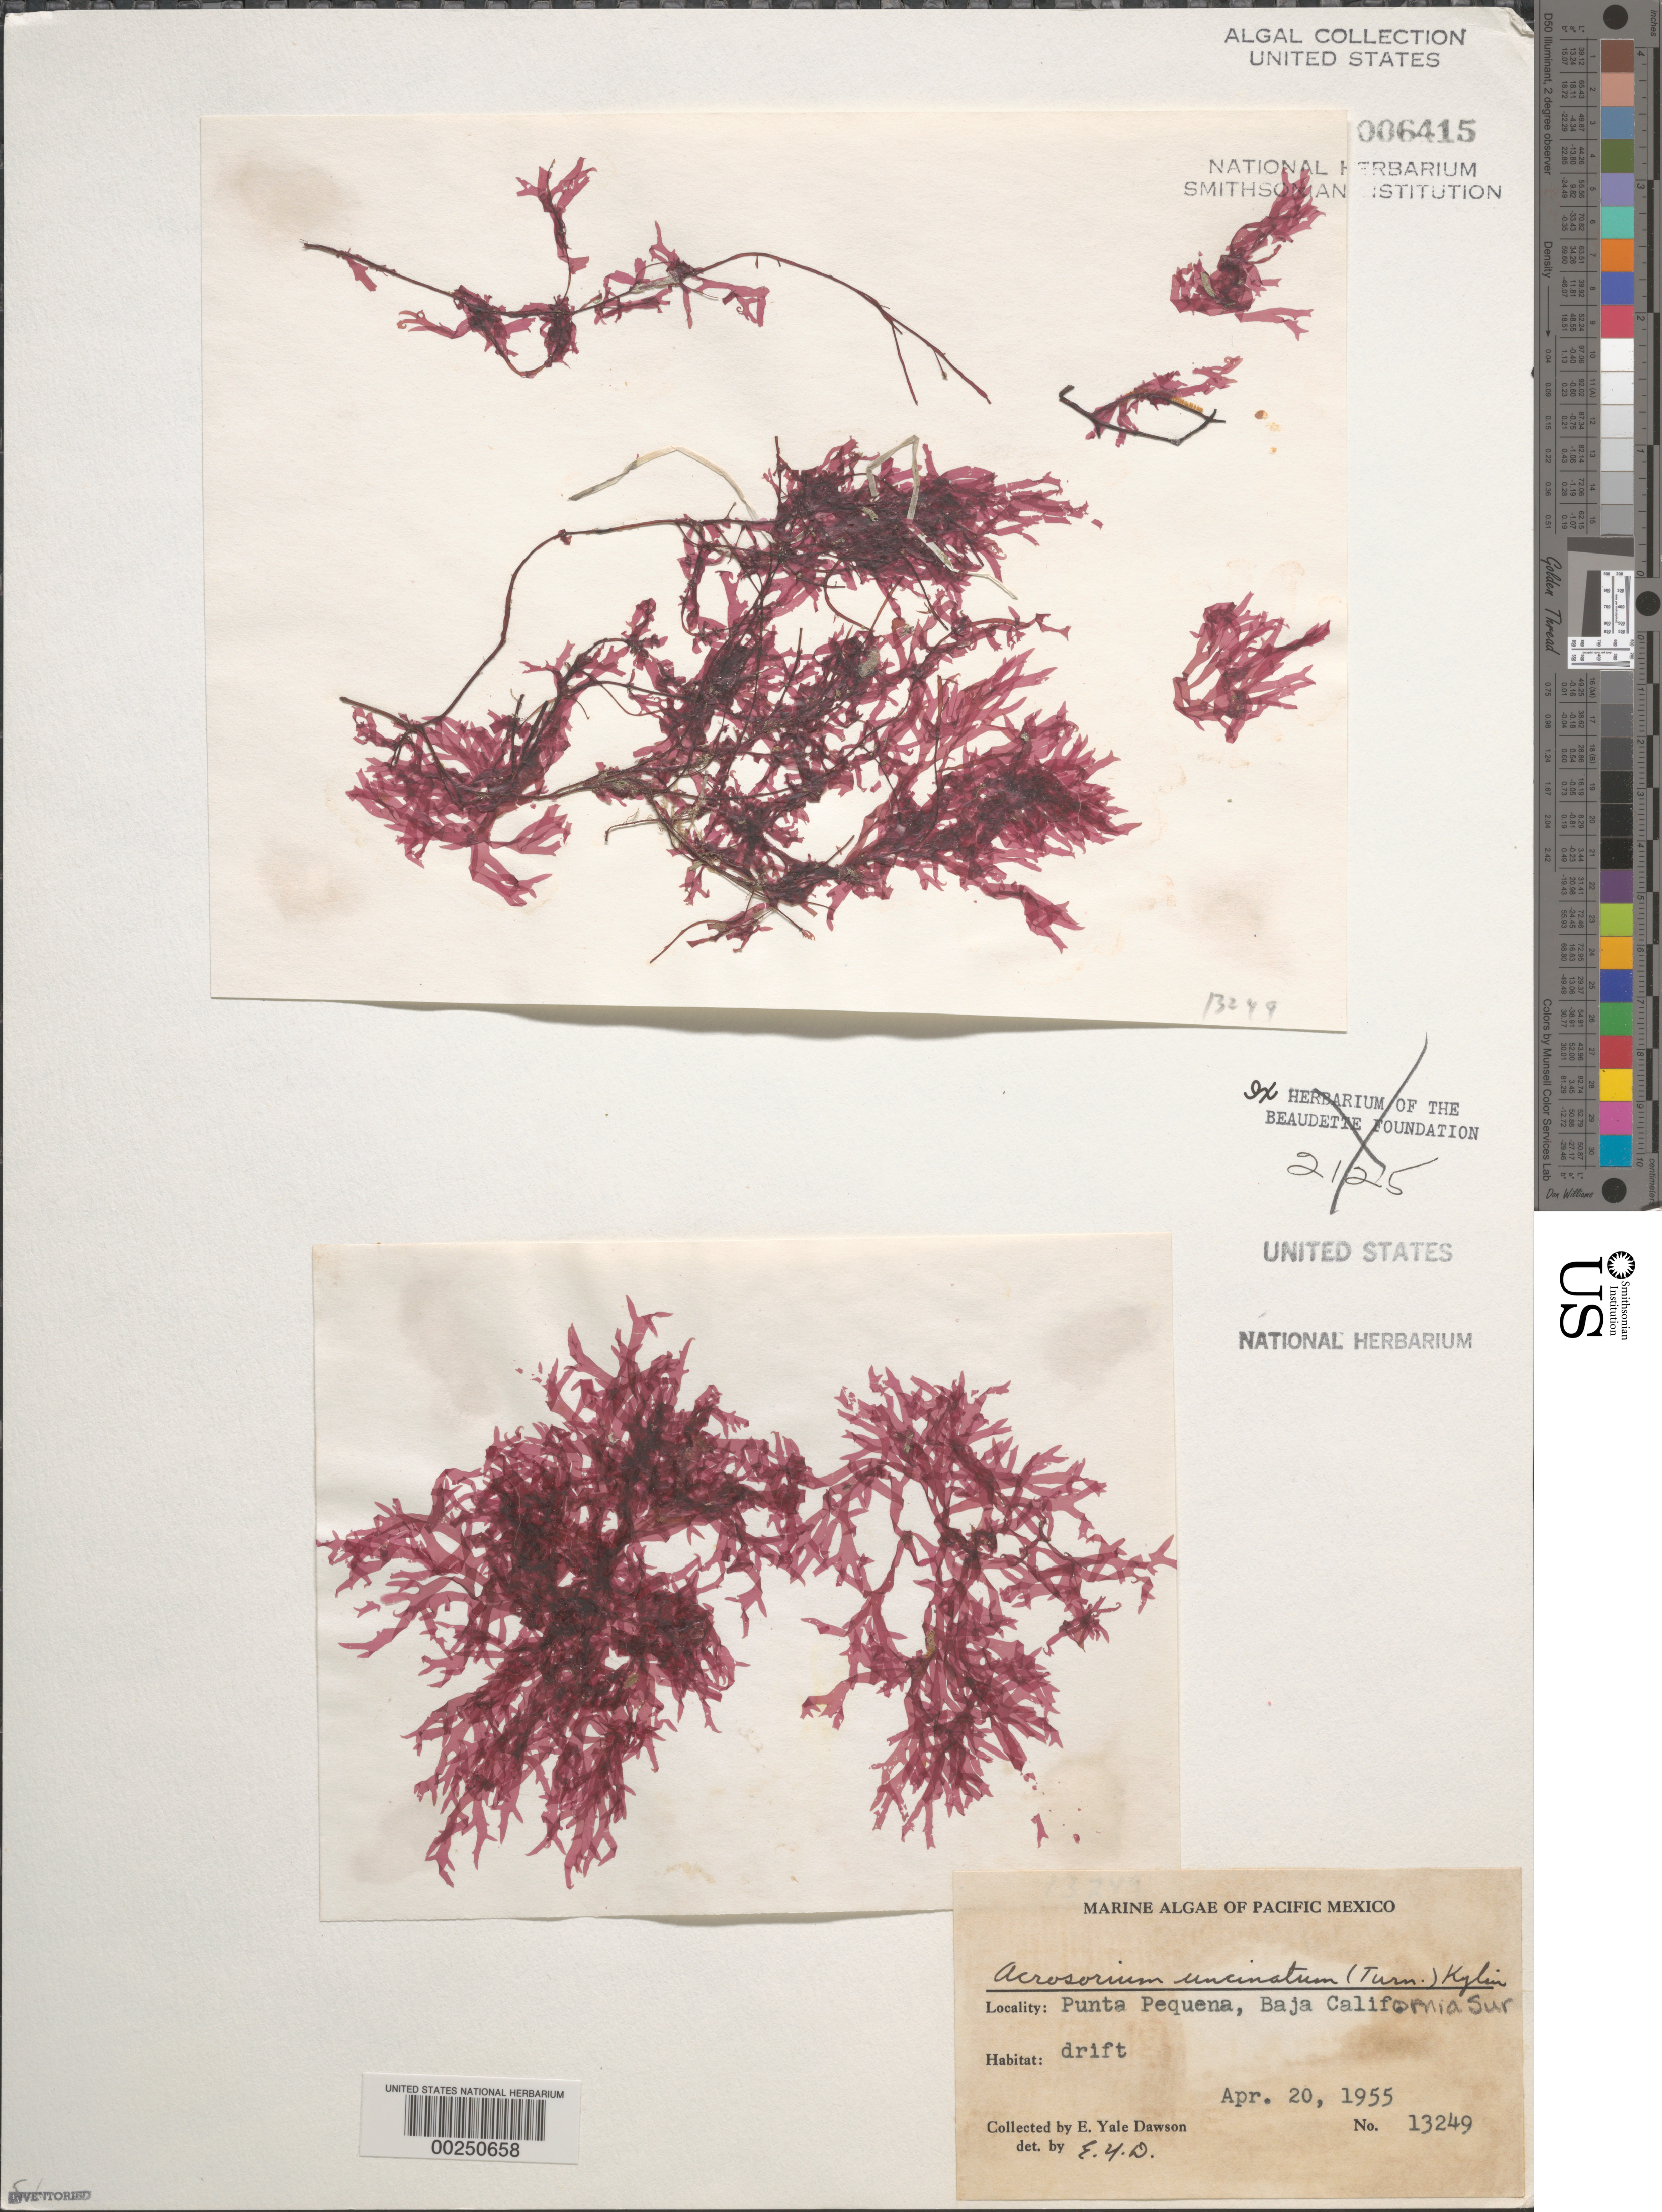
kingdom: Plantae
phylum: Rhodophyta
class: Florideophyceae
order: Ceramiales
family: Delesseriaceae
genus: Cryptopleura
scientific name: Cryptopleura ramosa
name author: (Huds.) L.M. Newton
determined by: Algae name updating Project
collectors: E. Y. Dawson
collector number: EYD 13249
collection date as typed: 20 Apr 1955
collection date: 1955-04-20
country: Mexico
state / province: Baja California Sur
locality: Punta Pequena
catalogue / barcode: US 6415